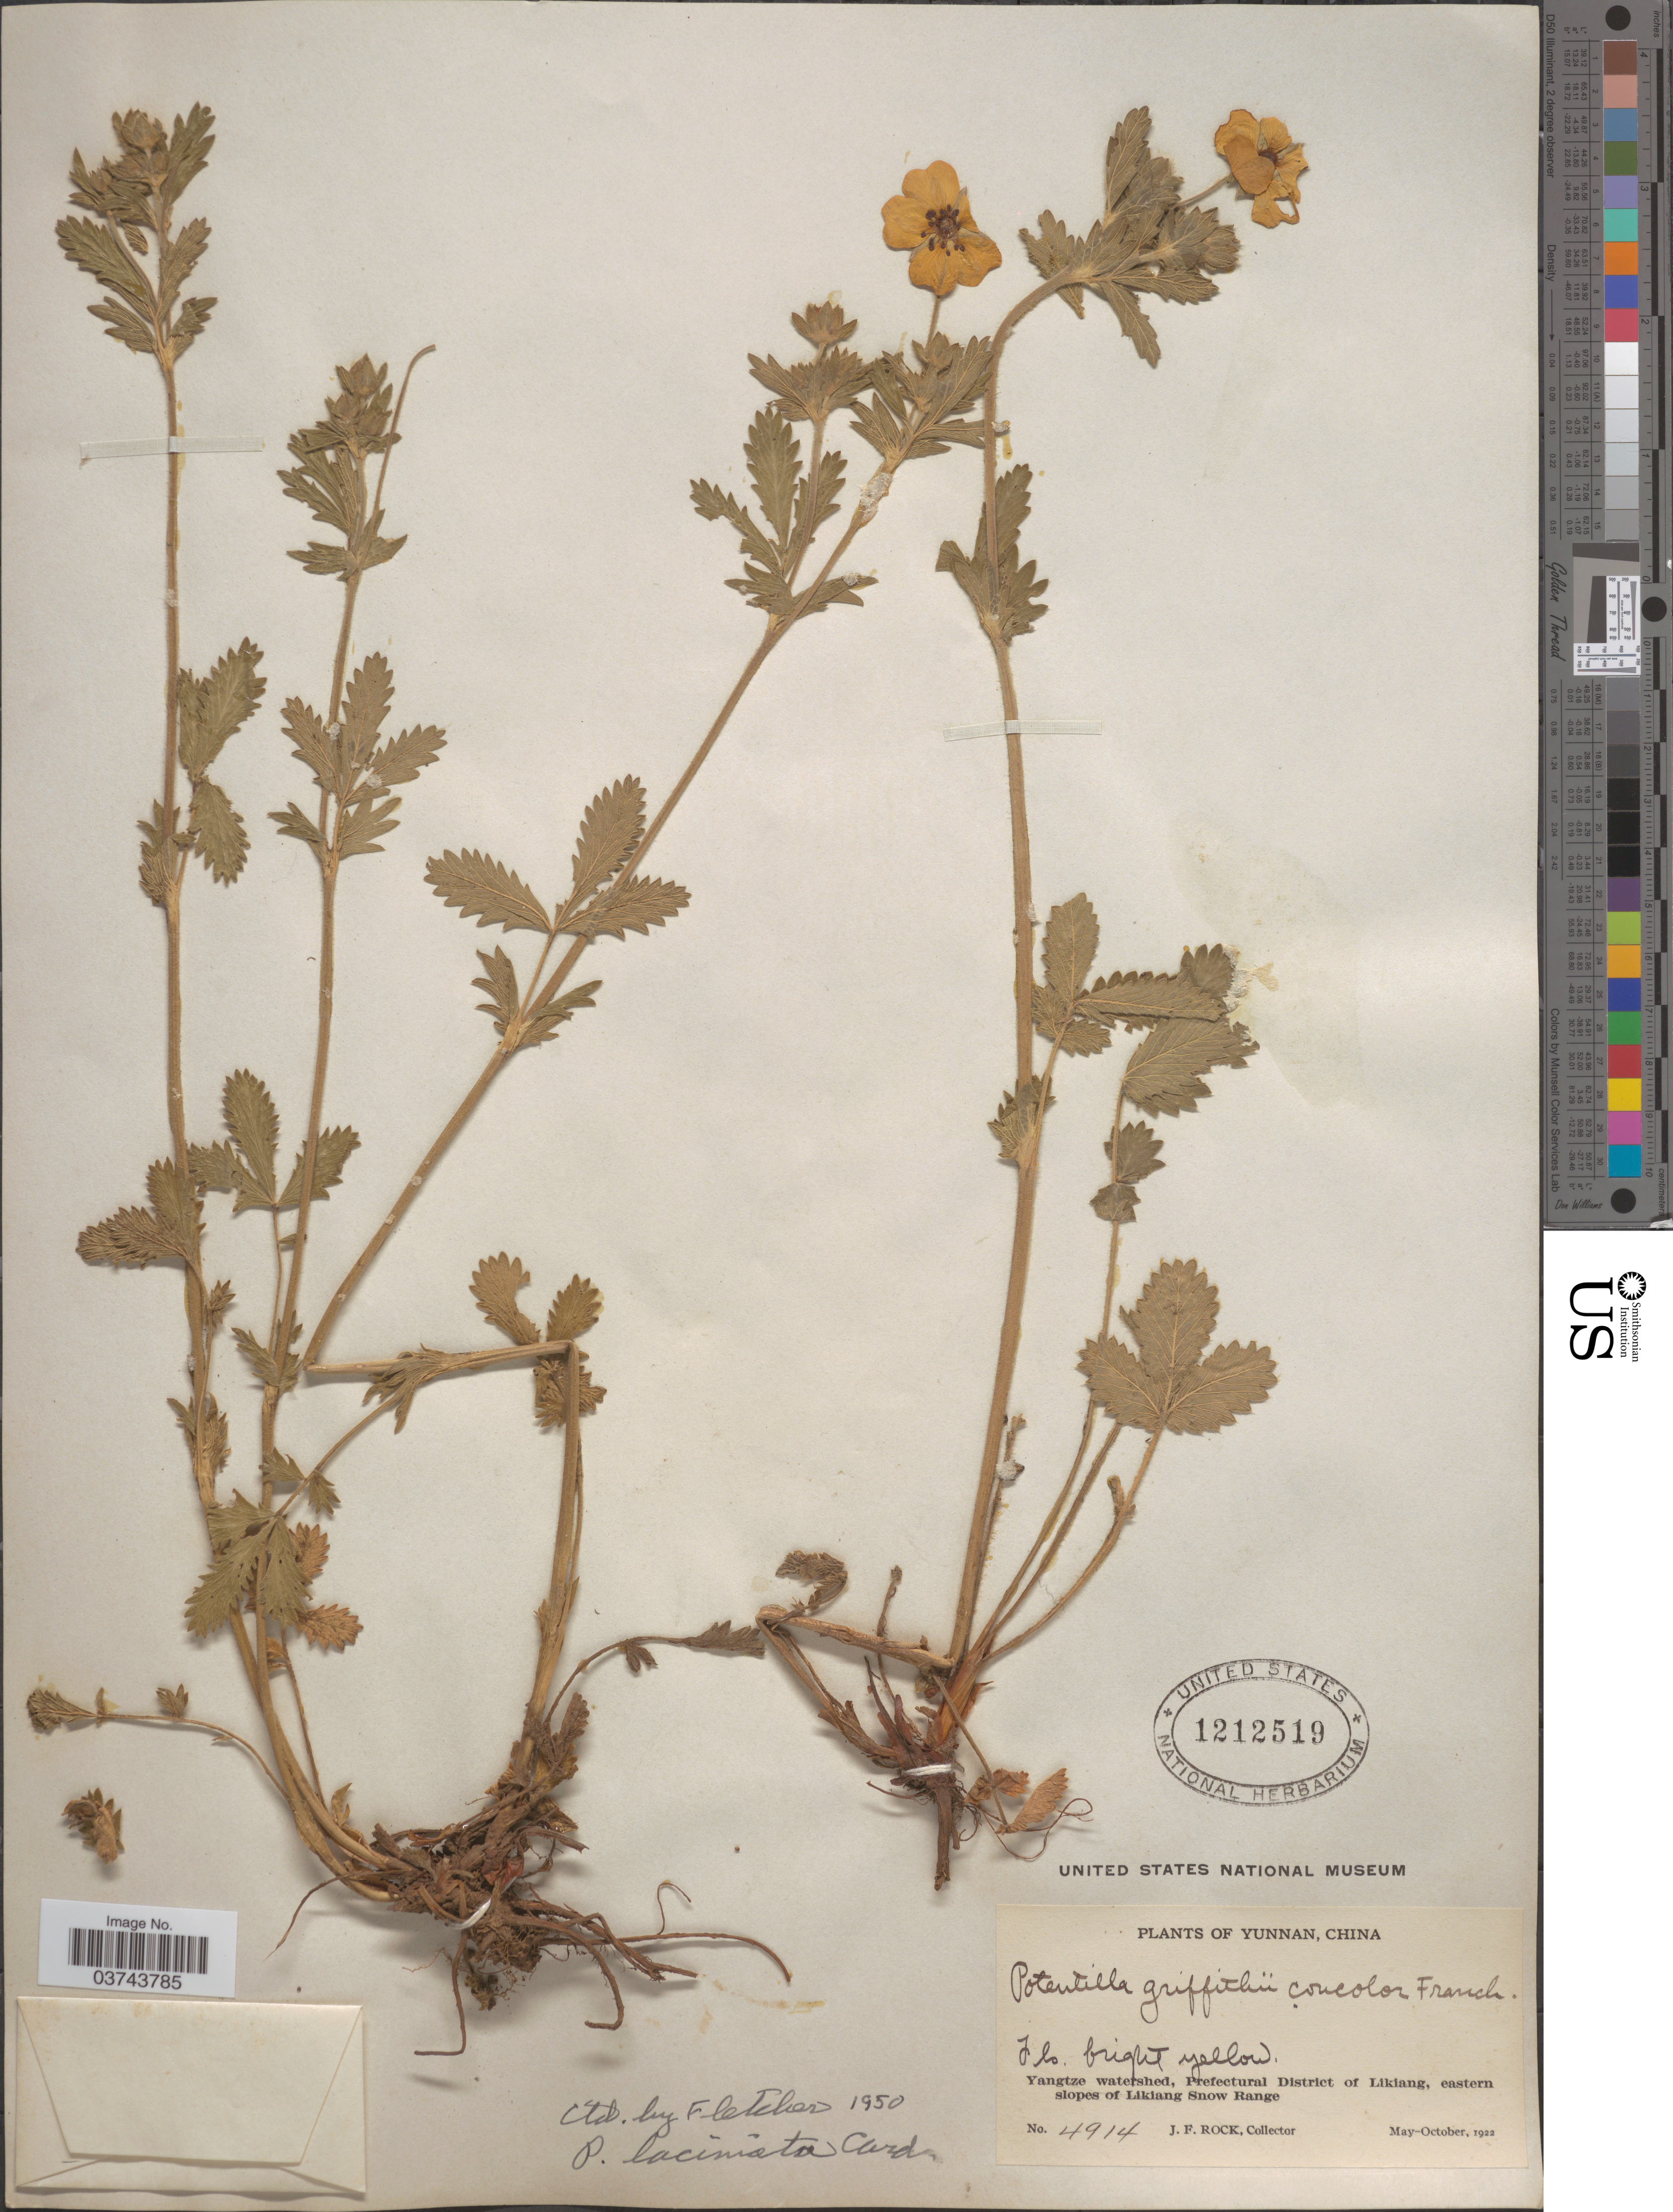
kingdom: Plantae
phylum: Tracheophyta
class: Magnoliopsida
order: Rosales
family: Rosaceae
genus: Potentilla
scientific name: Potentilla lanciniata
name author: Cardot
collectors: J. Rock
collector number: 4914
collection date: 1922-05/1922-10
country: China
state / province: Yunnan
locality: Yangtze watershed, Prefectural District of Likiang, eastern slopes of Likiang Snow Range.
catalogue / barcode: US 1212519